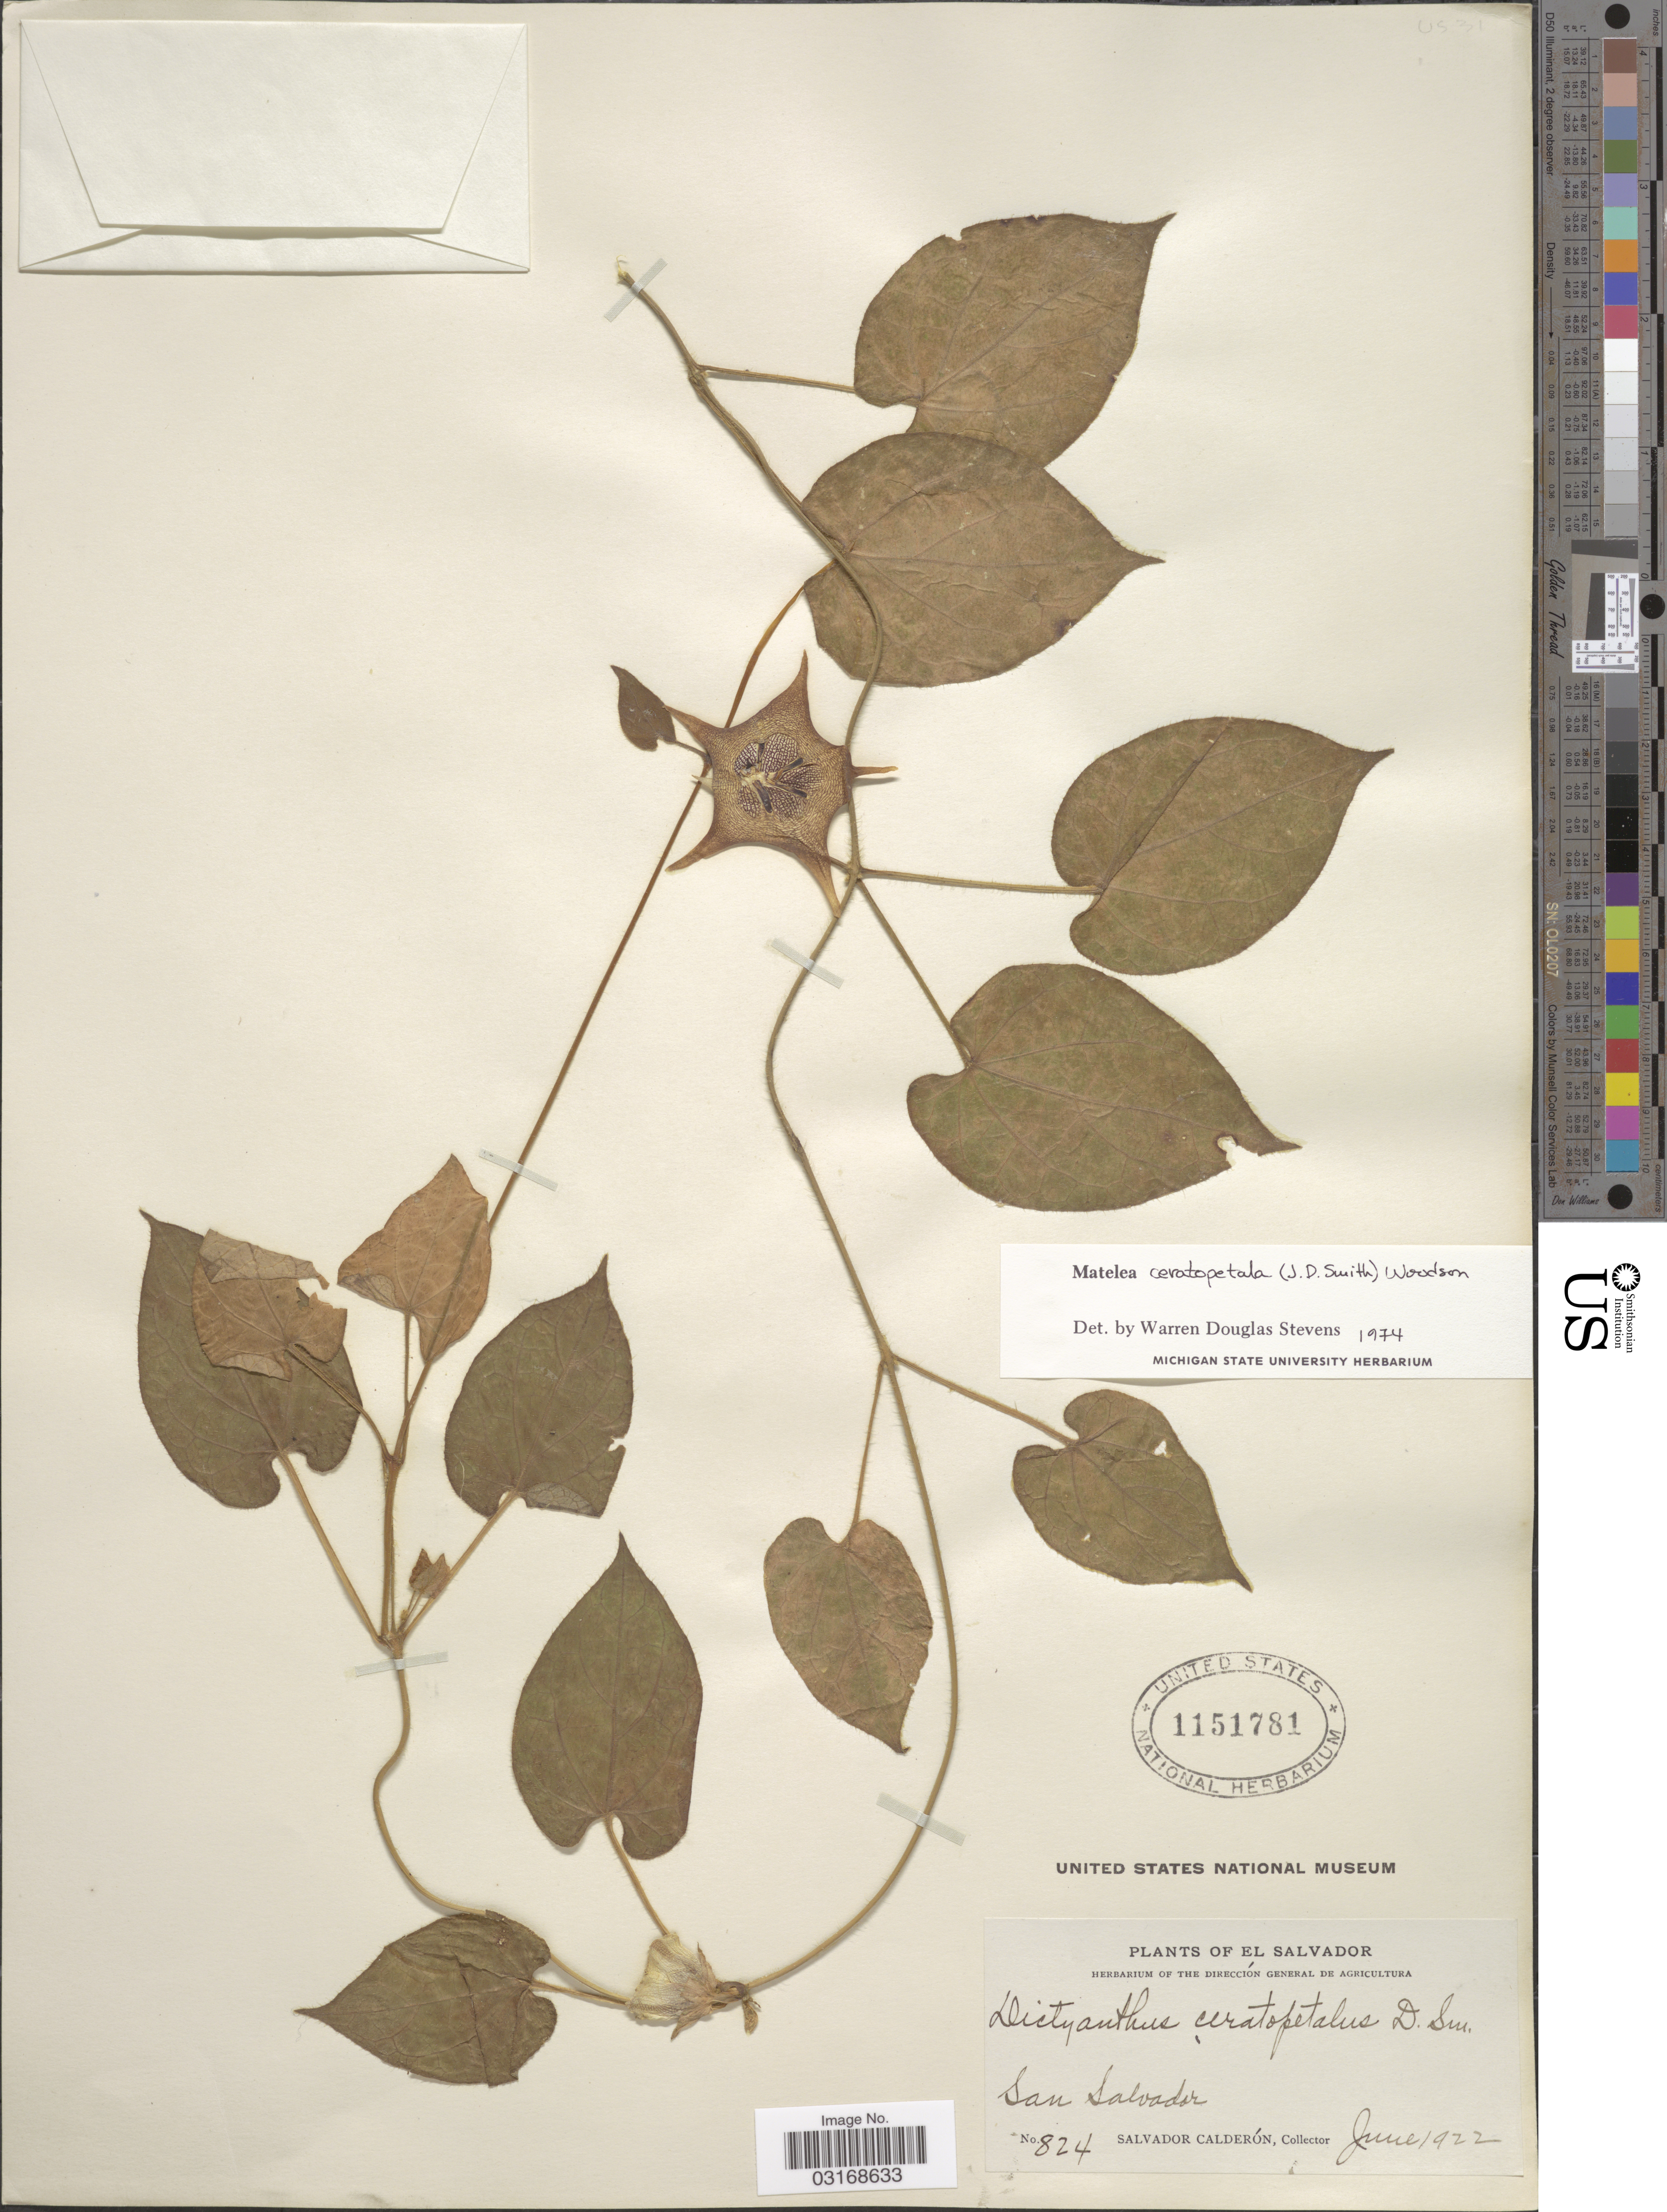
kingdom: Plantae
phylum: Tracheophyta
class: Magnoliopsida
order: Gentianales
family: Apocynaceae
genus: Matelea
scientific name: Matelea ceratopetala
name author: (Donn. Sm.) Woodson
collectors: S. Calderón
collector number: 824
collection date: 1922-06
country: El Salvador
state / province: San Salvador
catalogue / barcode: US 1151781